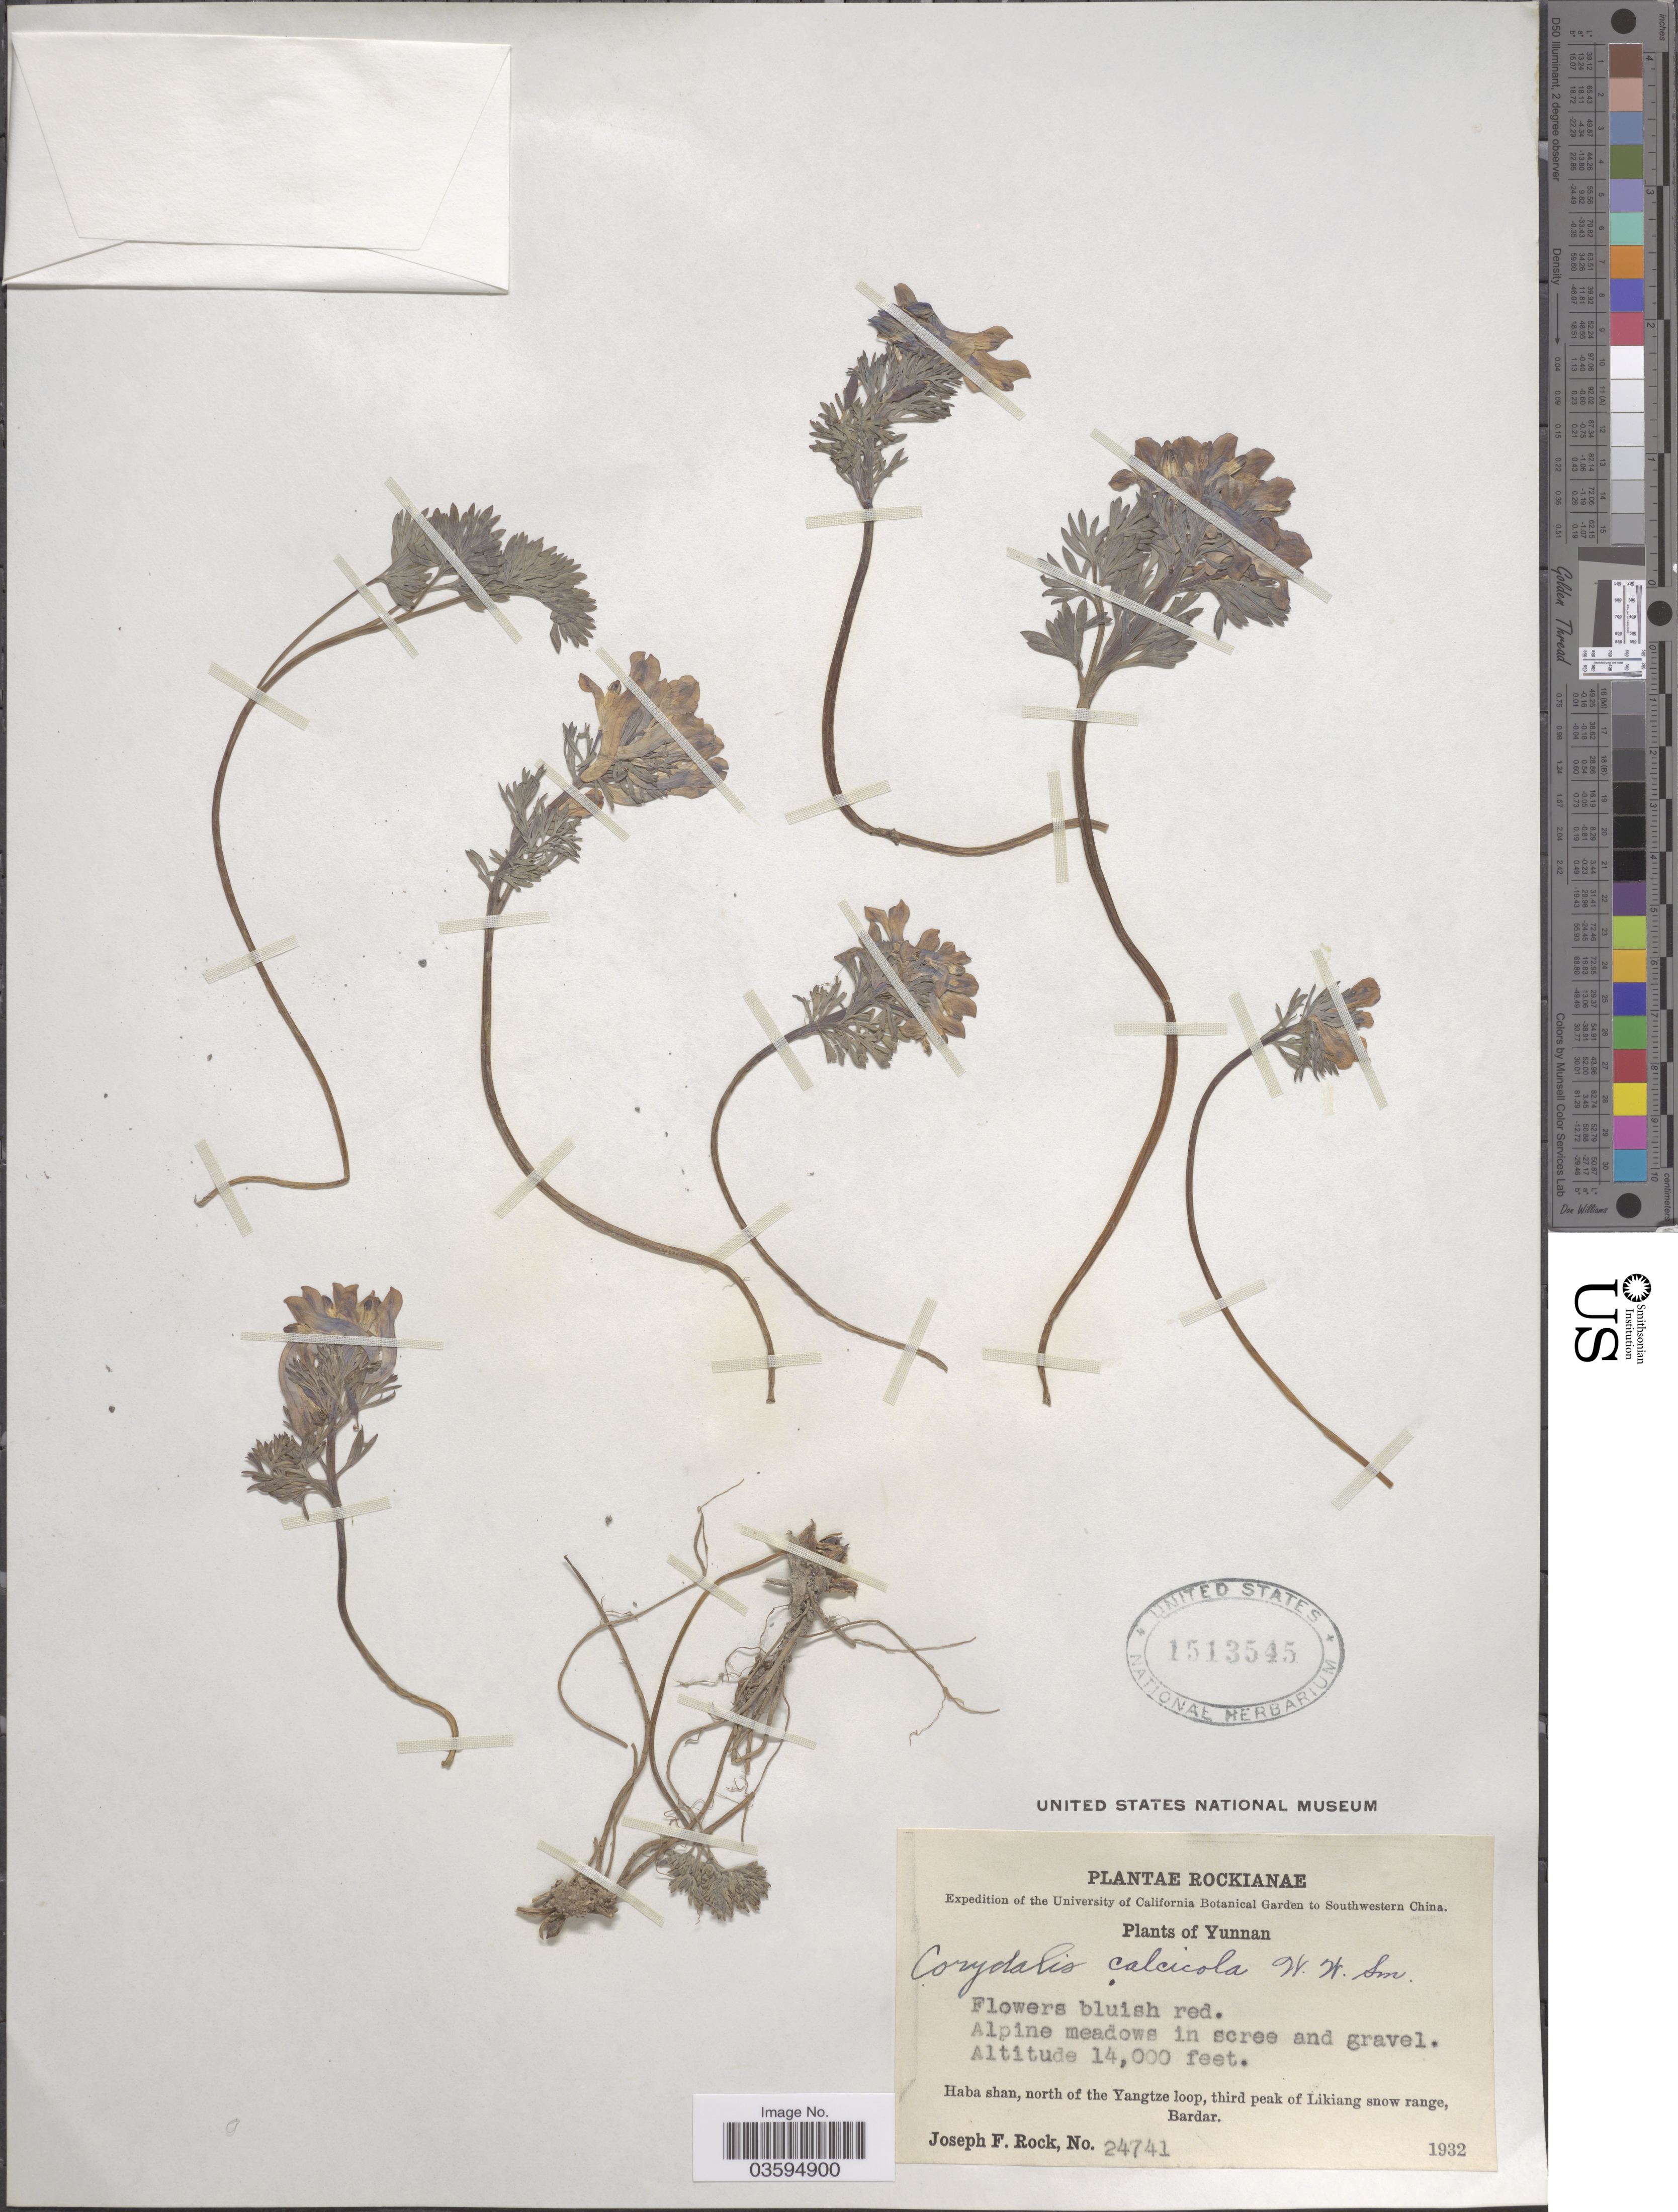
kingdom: Plantae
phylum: Tracheophyta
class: Magnoliopsida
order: Ranunculales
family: Papaveraceae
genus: Corydalis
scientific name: Corydalis adrienii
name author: Prain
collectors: J. F. Rock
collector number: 24741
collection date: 1932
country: China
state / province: Yunnan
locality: Southwestern China. Haba shan, north of the Yangtze loop, third peak of Likiang snow range, Bardar.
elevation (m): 4267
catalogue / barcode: US 1513545